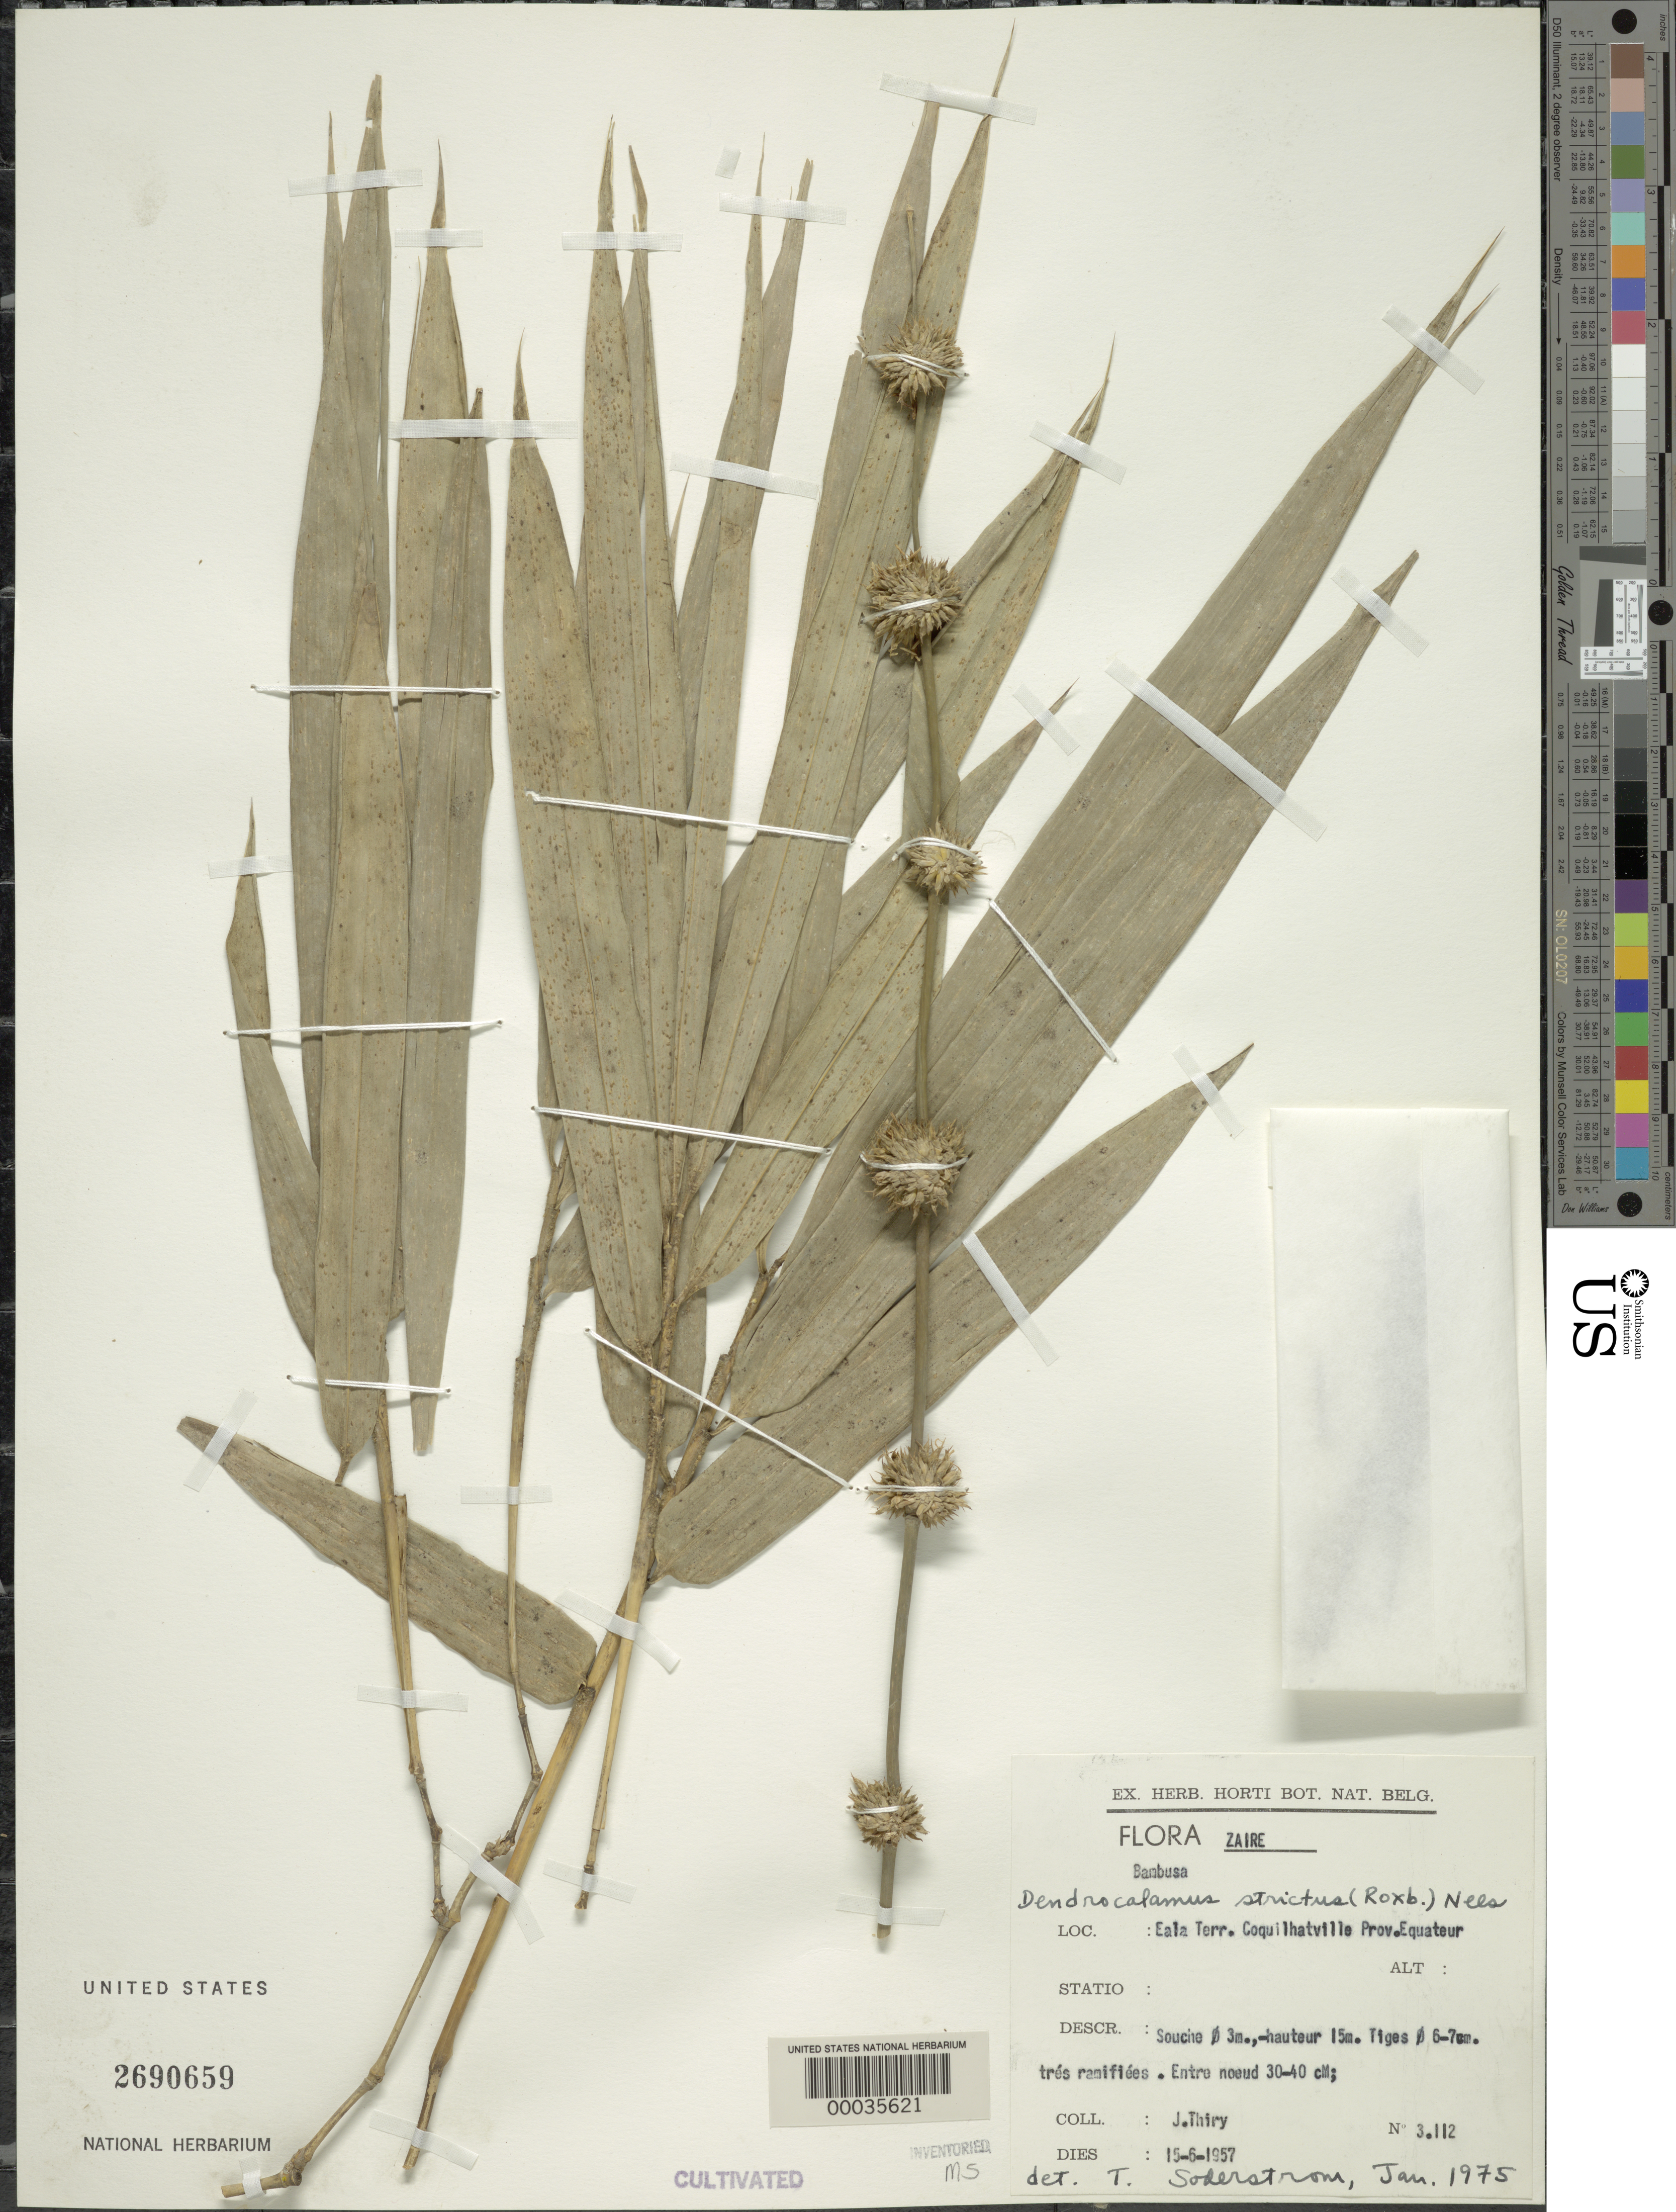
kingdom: Plantae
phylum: Tracheophyta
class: Liliopsida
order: Poales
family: Poaceae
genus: Dendrocalamus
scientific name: Dendrocalamus strictus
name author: (Roxb.) Nees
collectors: J. Thiry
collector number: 3112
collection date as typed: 15 Jun 1957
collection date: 1957-06-15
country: Congo, Democratic Republic of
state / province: Équateur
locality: Eala, coquilhatville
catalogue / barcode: US 2690659